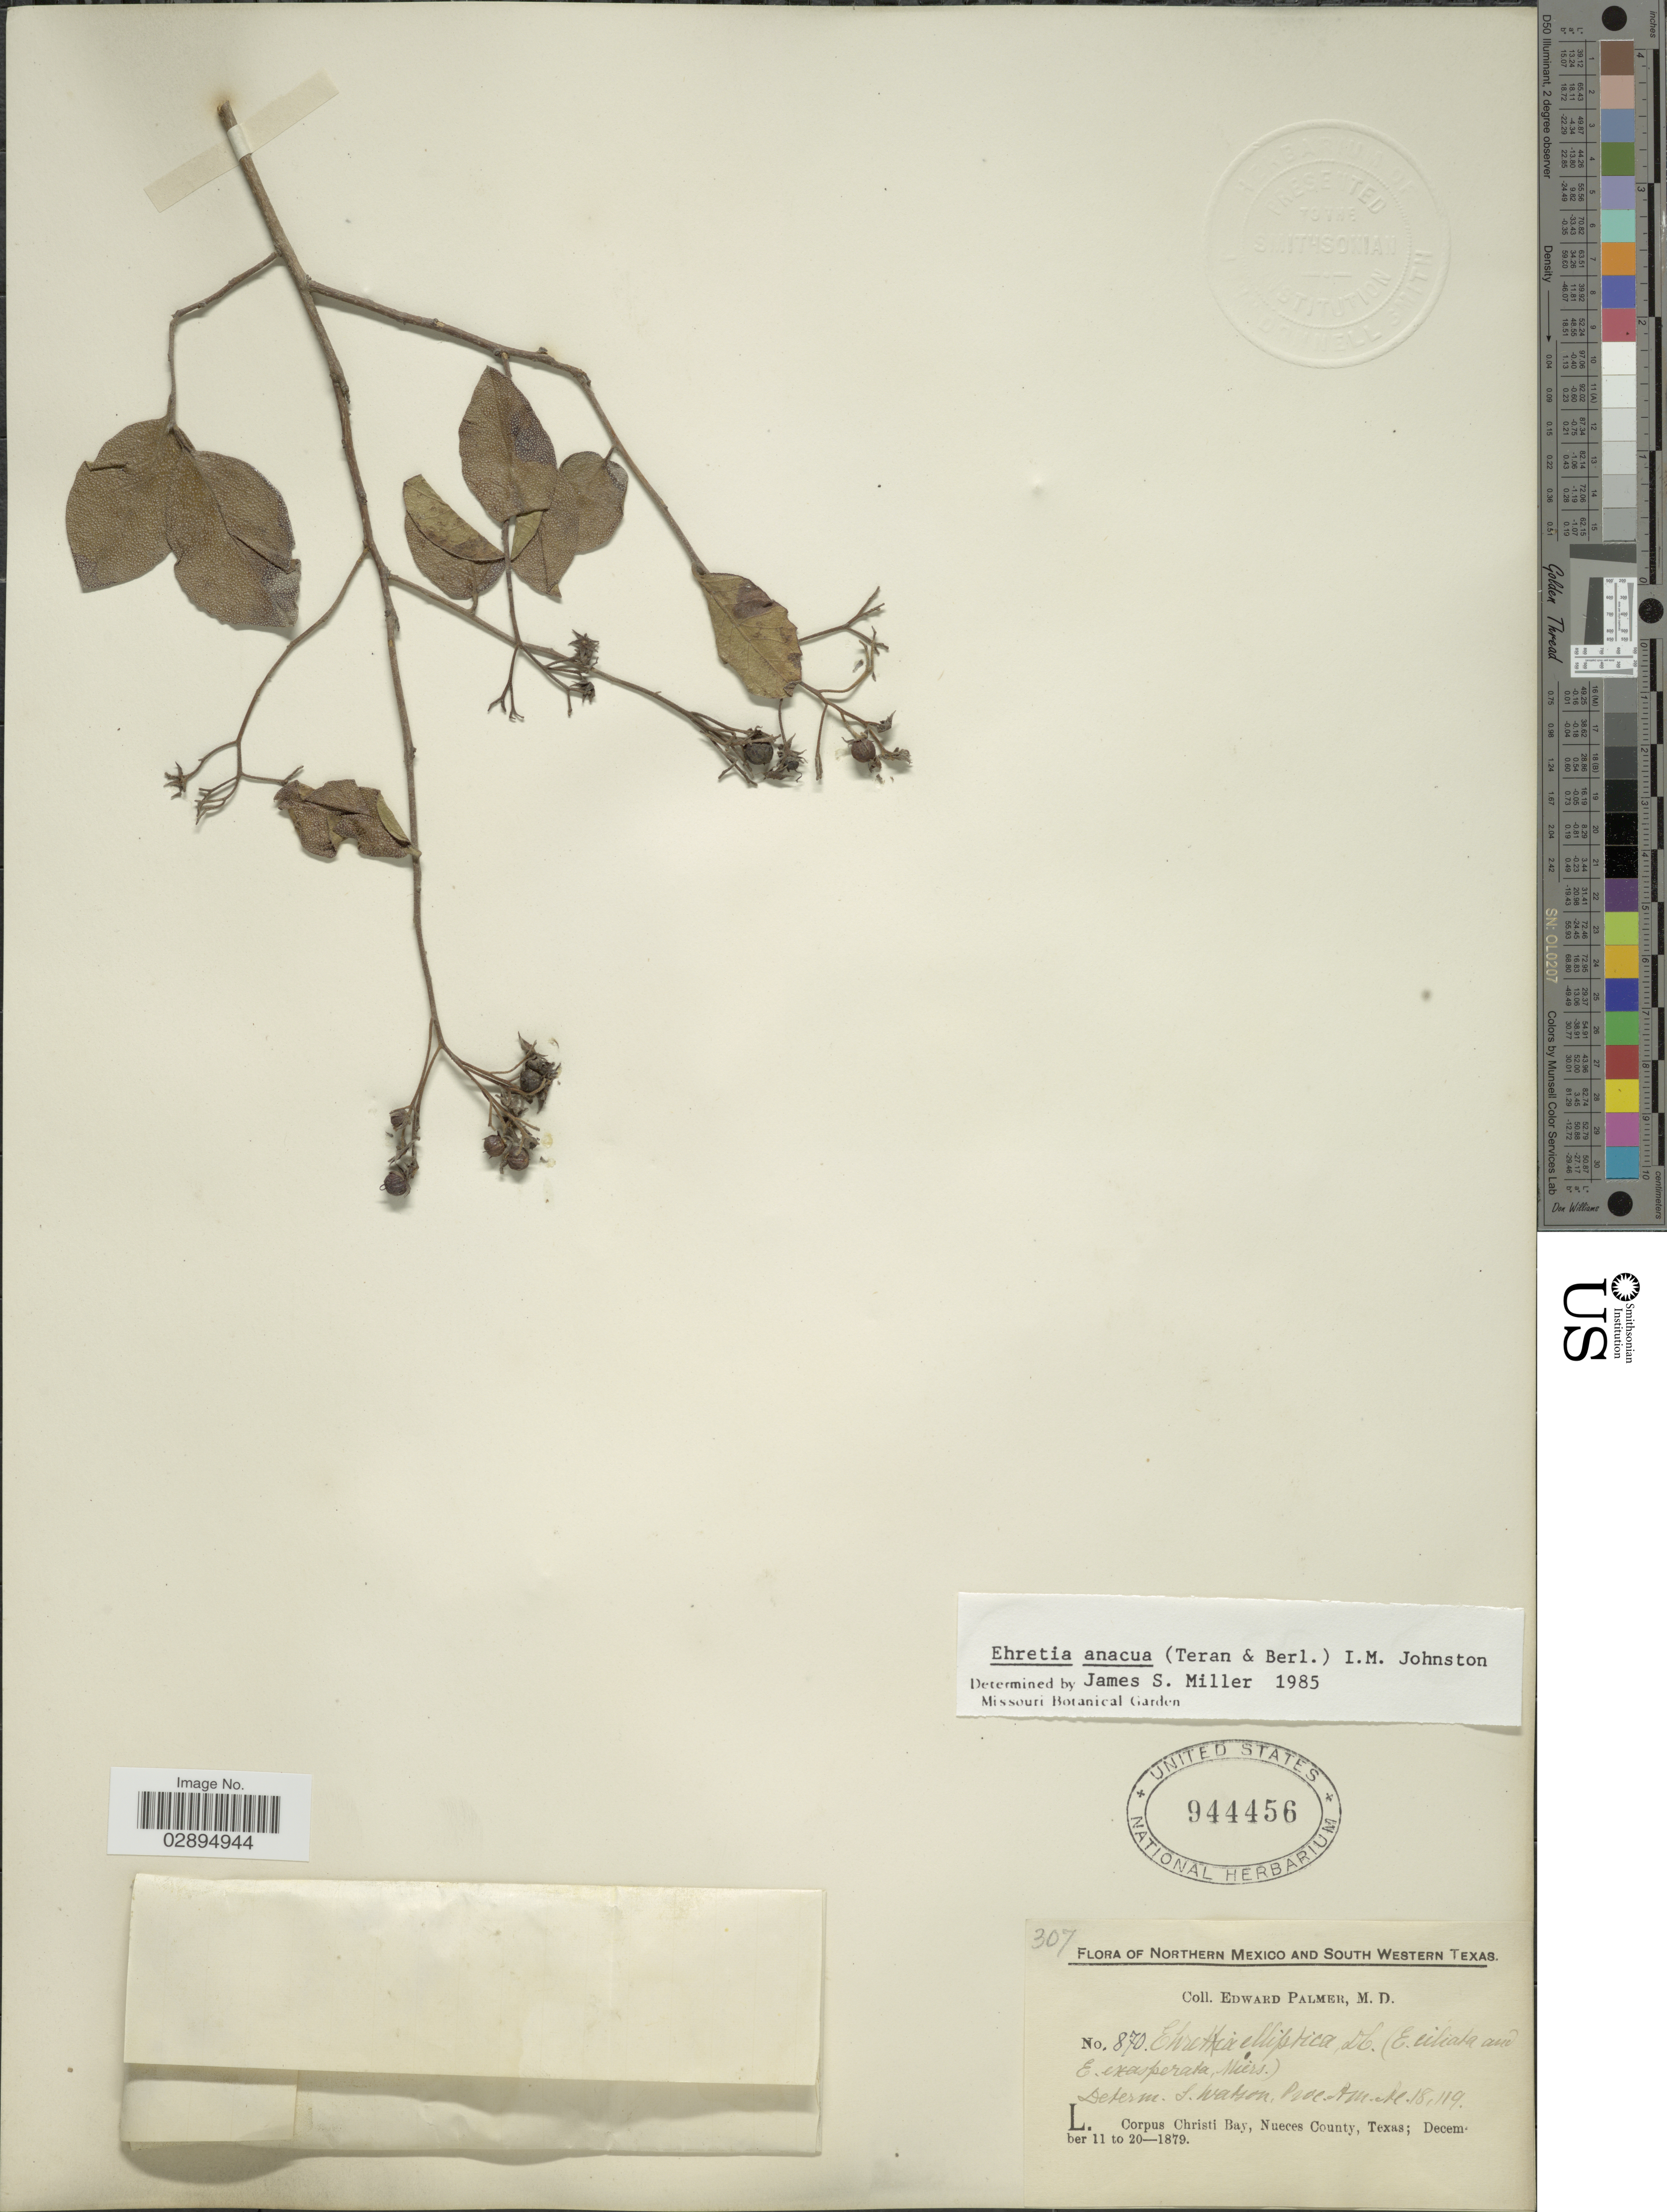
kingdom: Plantae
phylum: Tracheophyta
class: Magnoliopsida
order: Boraginales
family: Ehretiaceae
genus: Ehretia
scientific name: Ehretia anacua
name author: (Terán & Berland.) I.M. Johnst.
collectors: E. Palmer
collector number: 870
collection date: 1879-12-11/1879-12-20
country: United States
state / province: Texas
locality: South Western Texas. Corpus Christi Bay, Nueces County.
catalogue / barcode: US 944456